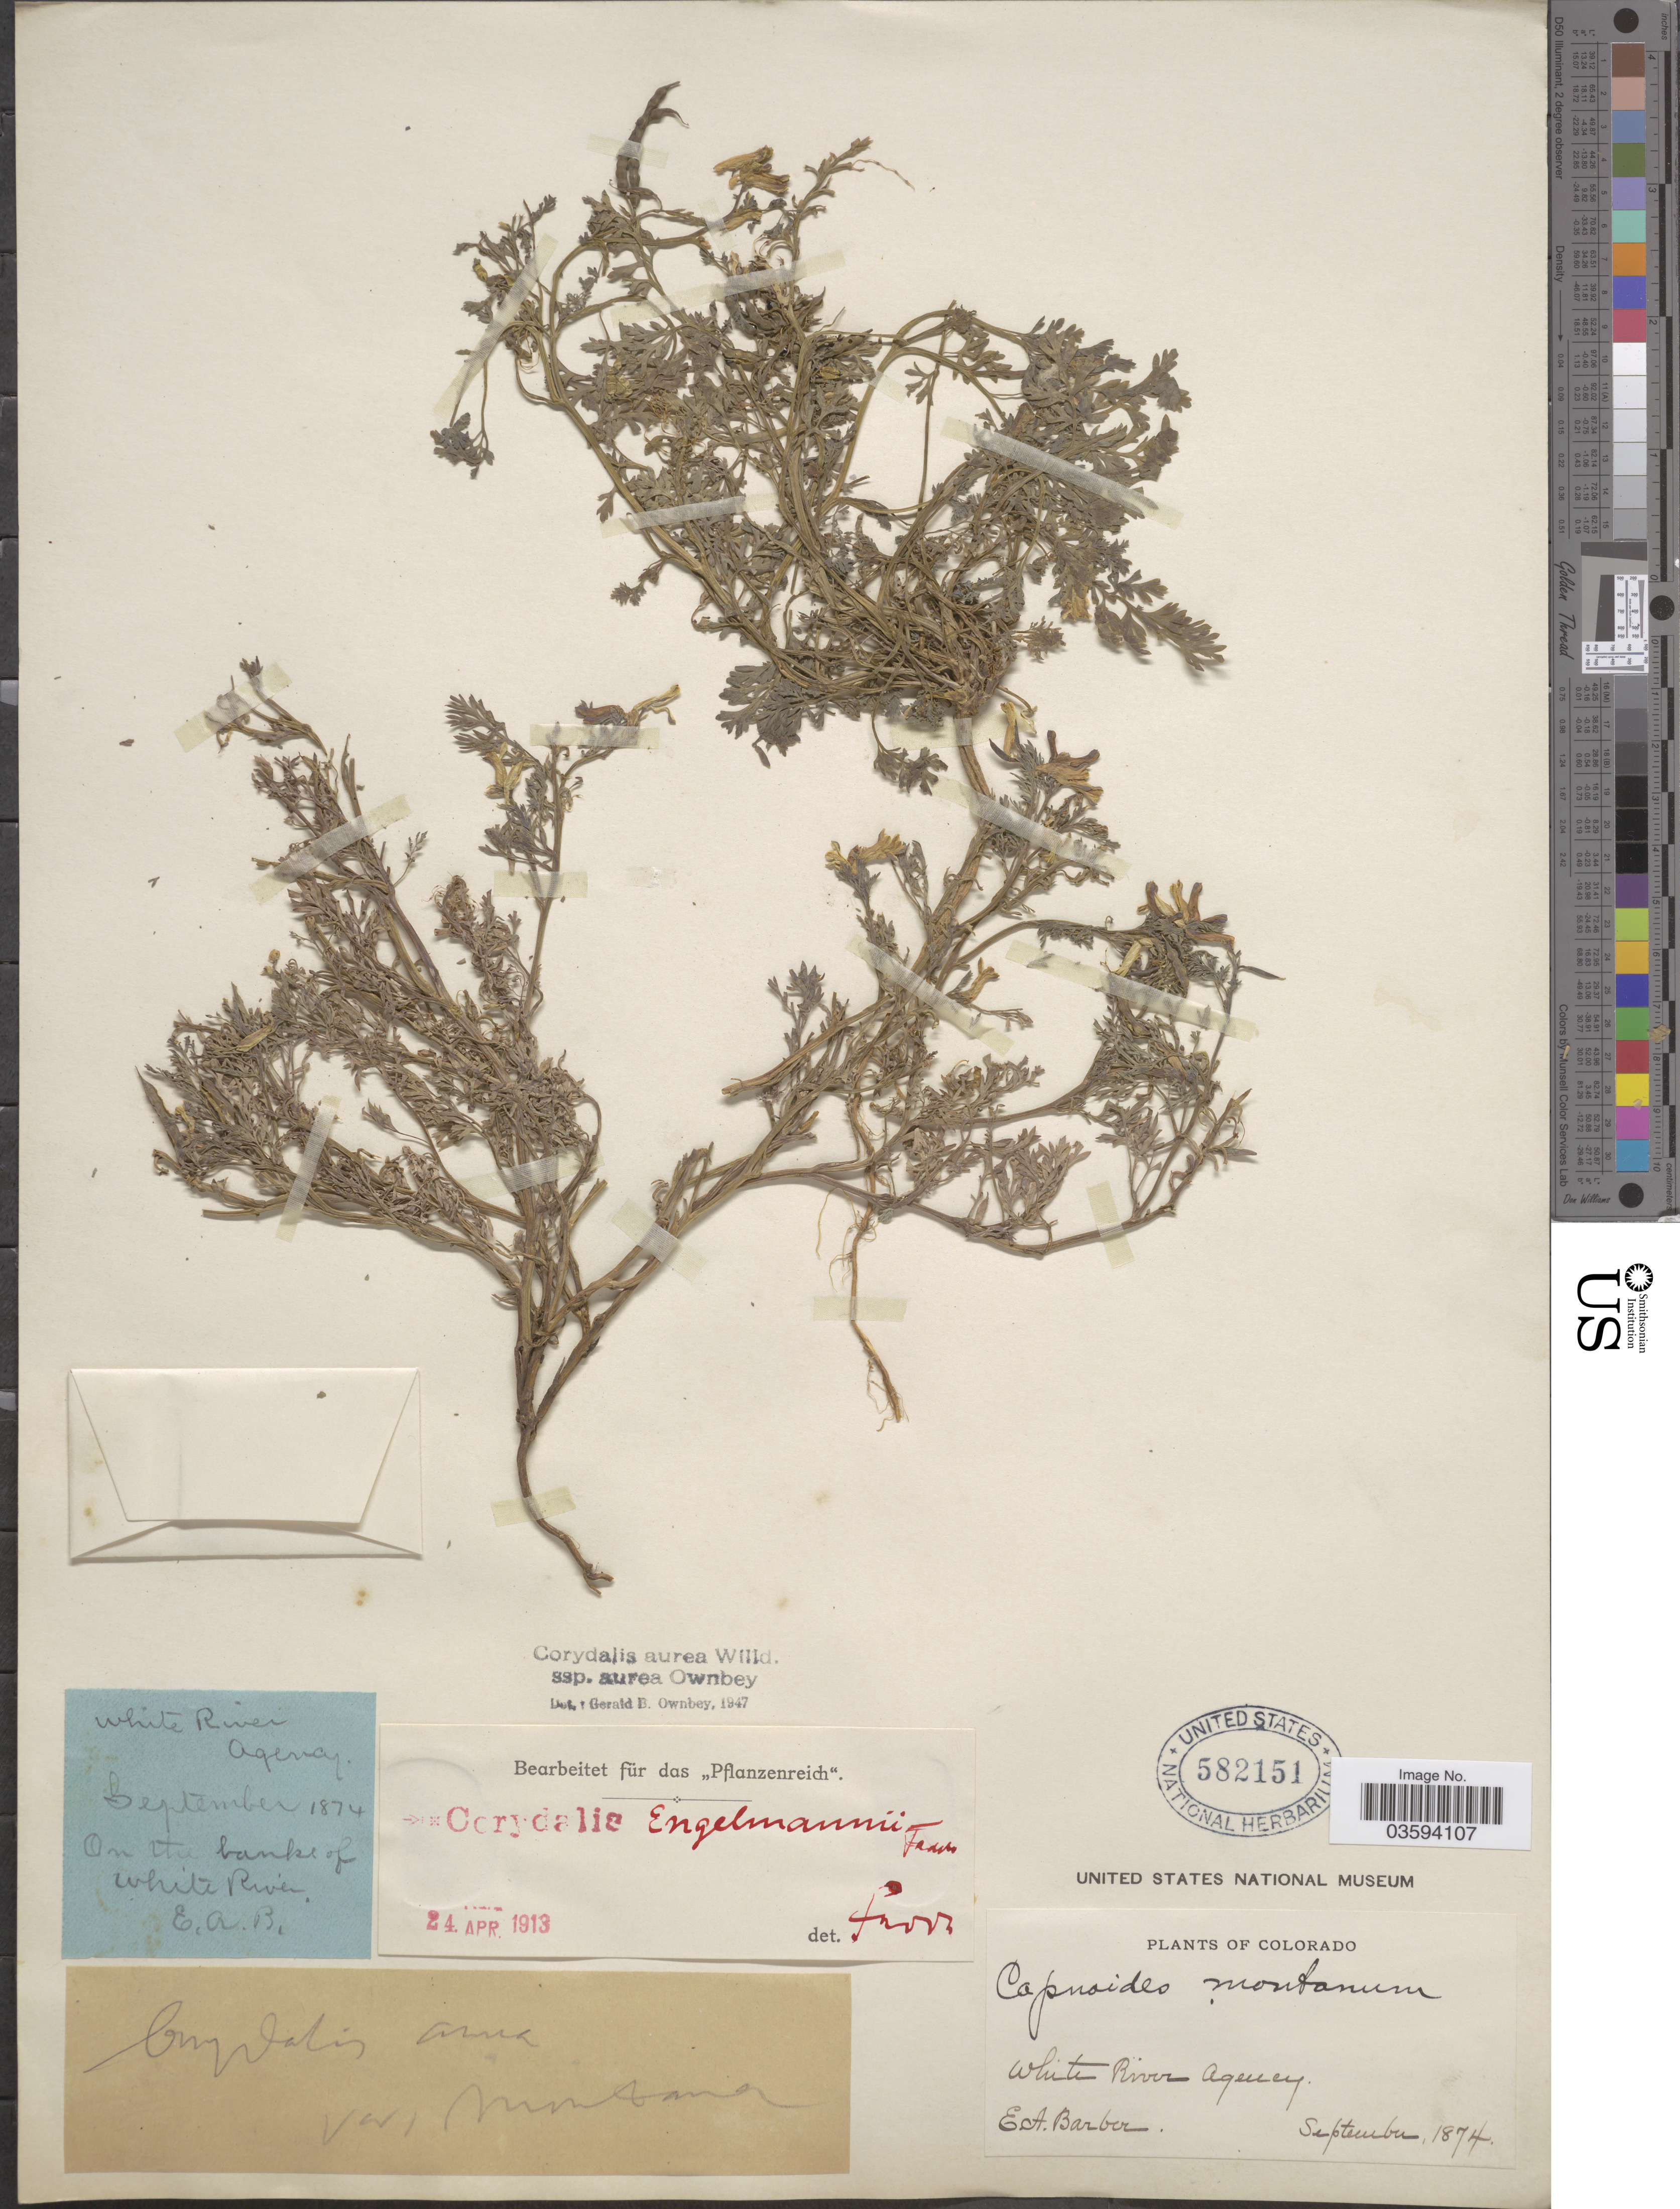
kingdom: Plantae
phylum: Tracheophyta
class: Magnoliopsida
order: Ranunculales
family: Papaveraceae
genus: Corydalis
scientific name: Corydalis aurea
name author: Willd.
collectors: E. Barber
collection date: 1874-09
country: United States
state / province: Colorado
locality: White River, Agency. On the banks of White River.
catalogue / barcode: US 582151